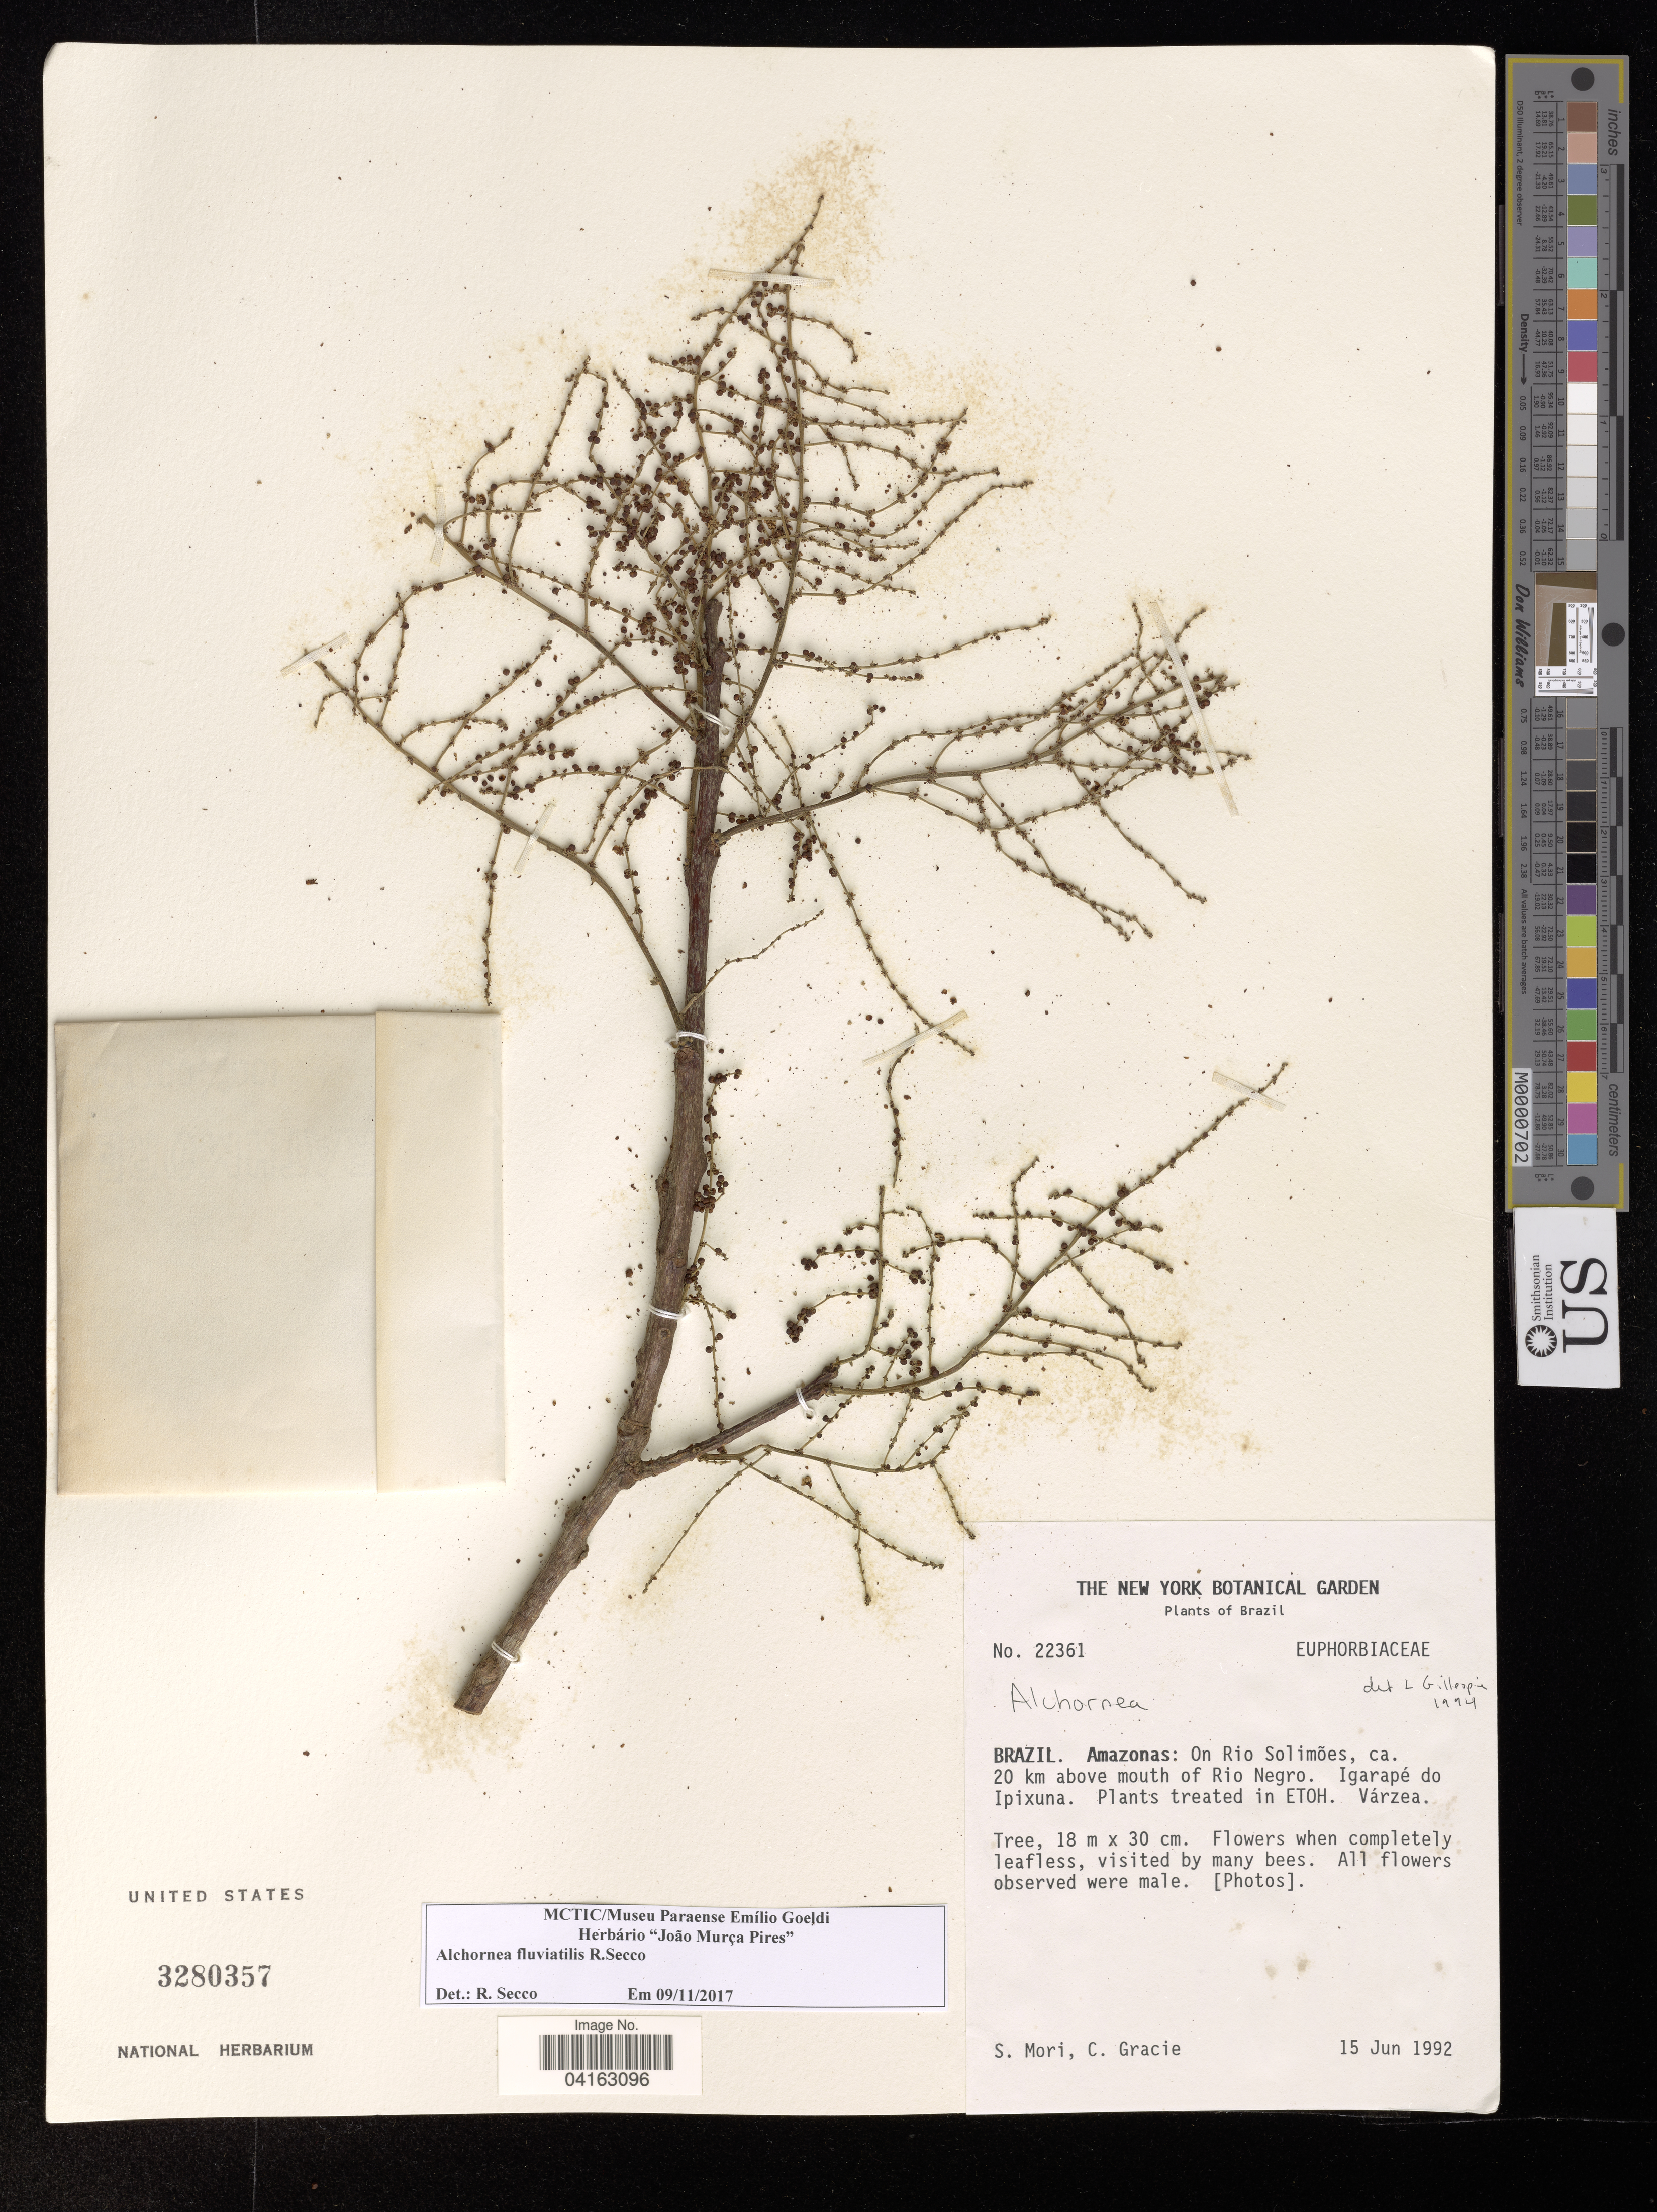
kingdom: Plantae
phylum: Tracheophyta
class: Magnoliopsida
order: Malpighiales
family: Euphorbiaceae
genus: Alchornea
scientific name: Alchornea fluviatilis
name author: Secco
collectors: S. Mori & C. A. Gracie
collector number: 22361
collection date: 1992-06-15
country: Brazil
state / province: Amazonas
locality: On Rio Solimões, ca. 20 km above mouth of Rio Negro. Igarapé do Ipixuna.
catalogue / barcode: US 3280357